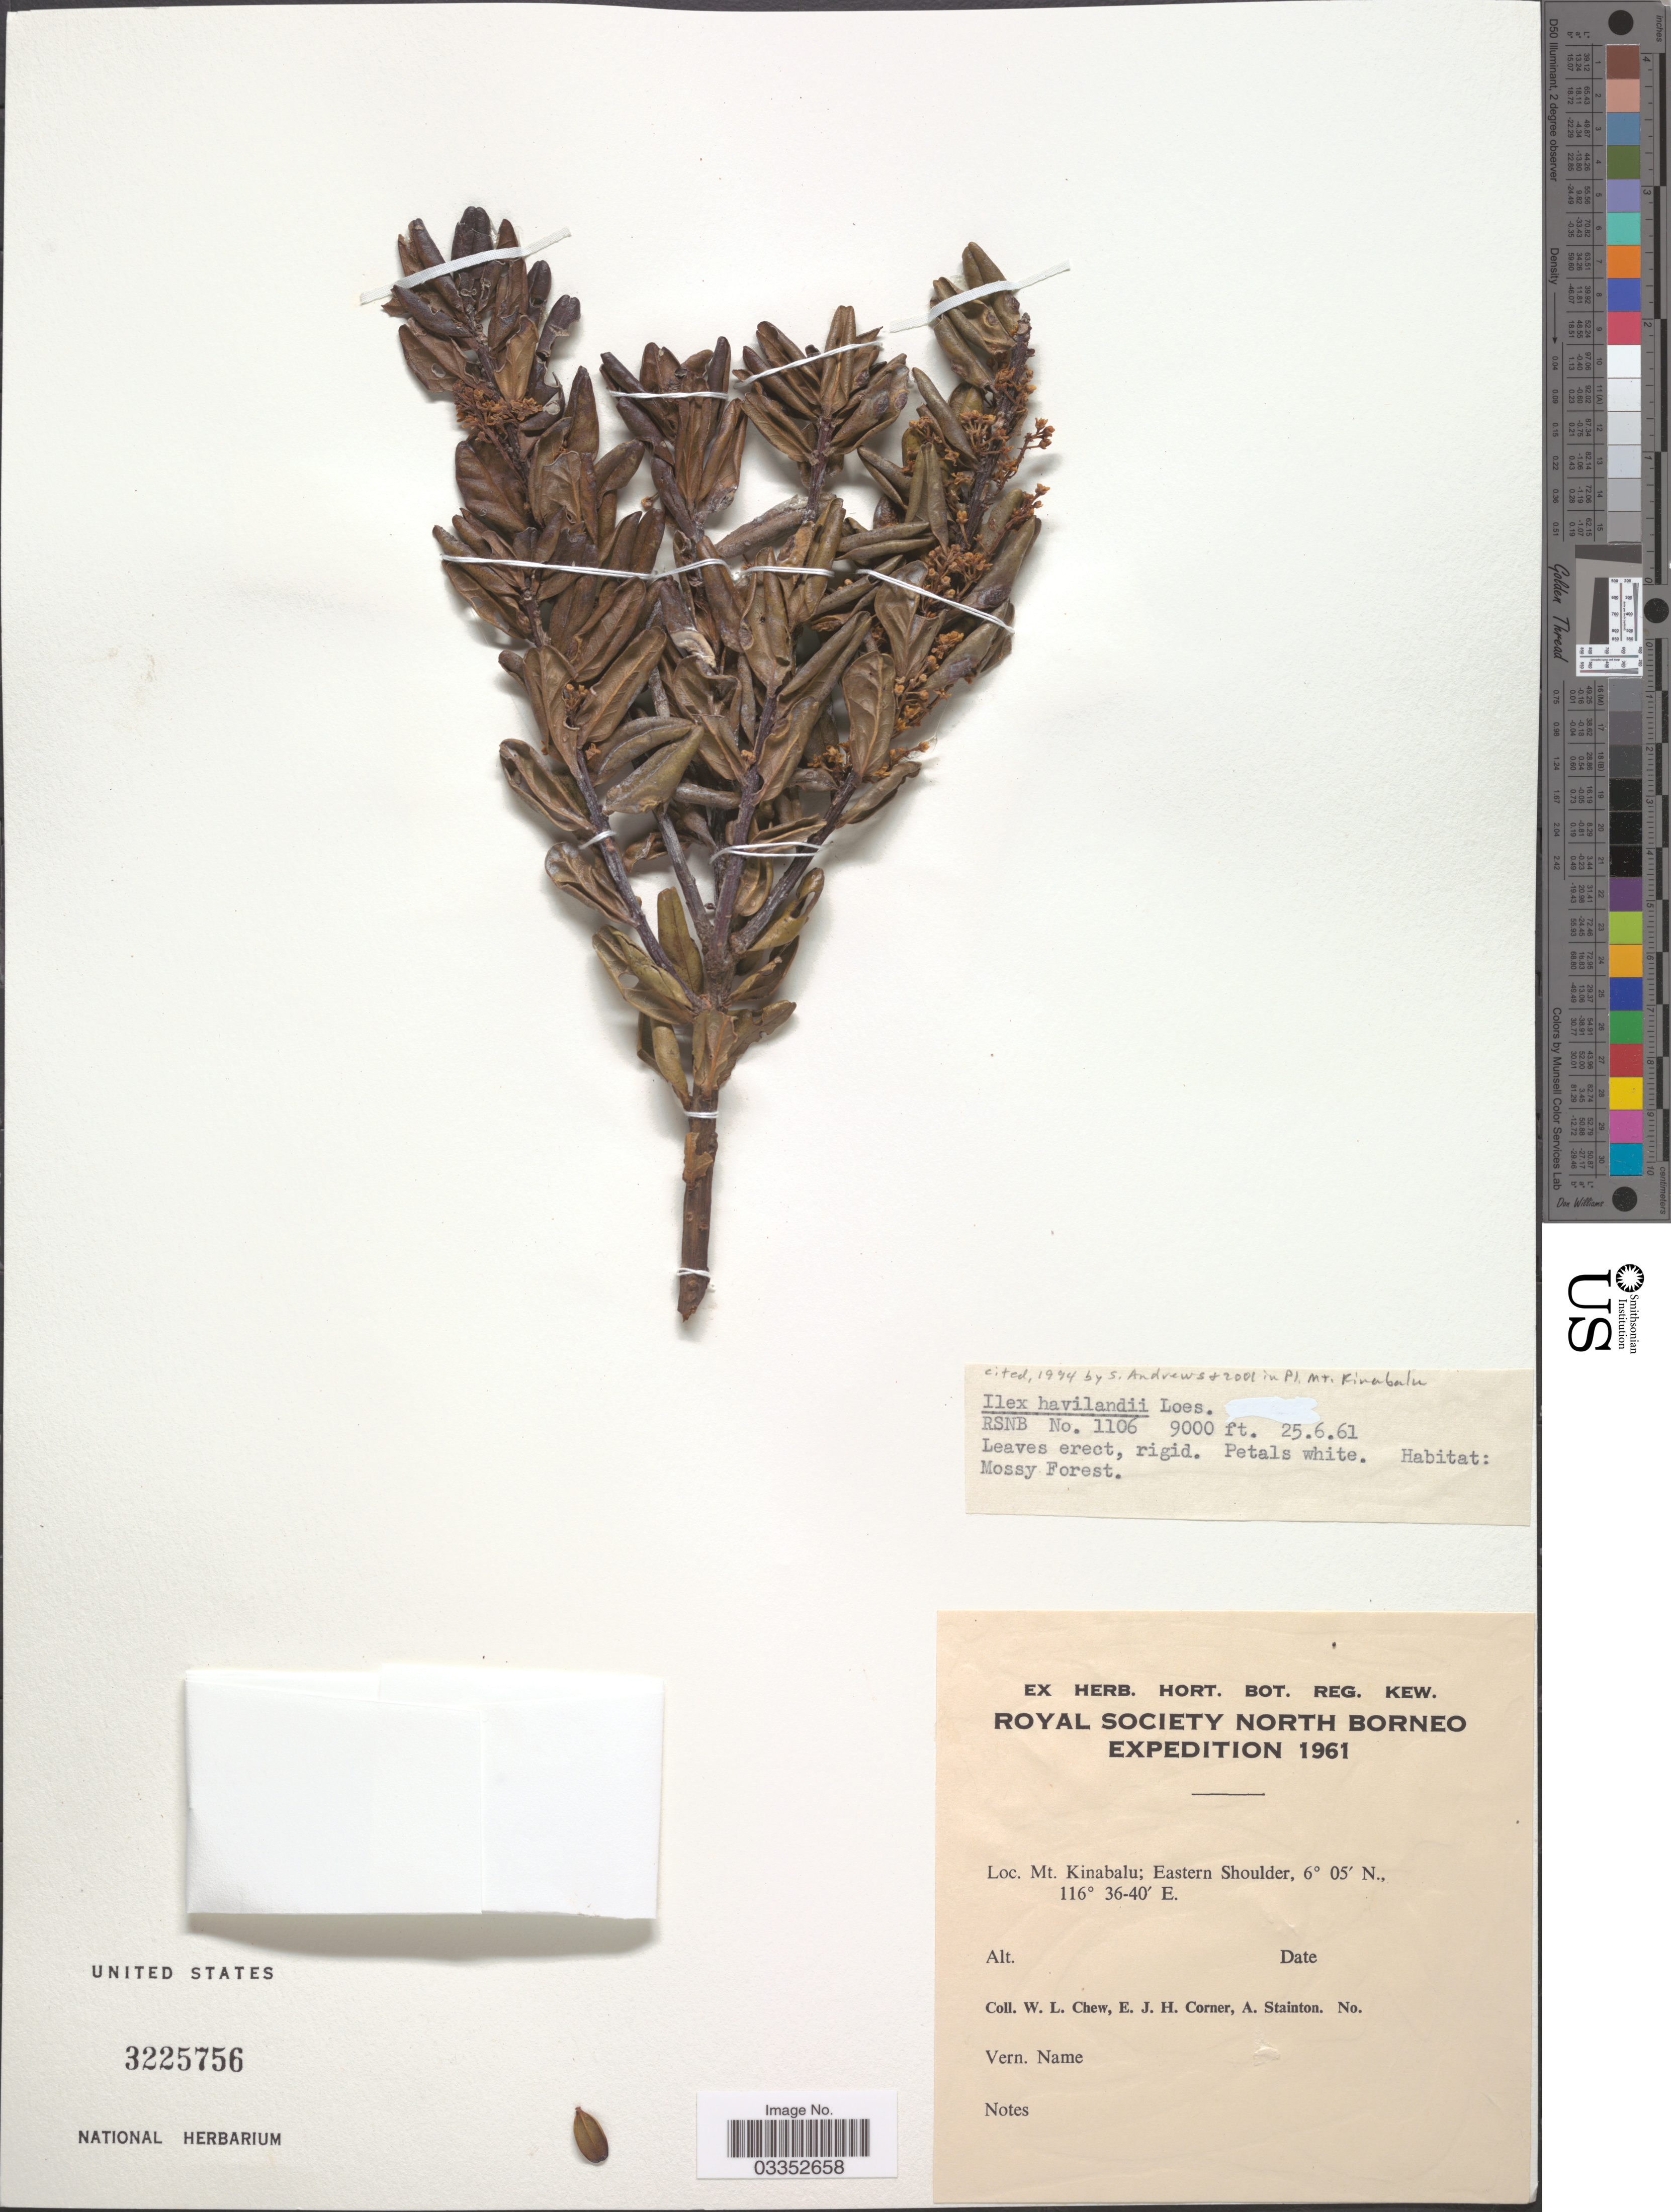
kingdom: Plantae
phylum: Tracheophyta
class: Magnoliopsida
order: Aquifoliales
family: Aquifoliaceae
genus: Ilex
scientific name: Ilex havilandii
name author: Loes.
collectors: W. Chew, E. Corner & A. Stainton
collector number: RSNB 1106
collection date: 1961-06-25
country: Malaysia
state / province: Sabah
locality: Mt. Kinabalu; Eastern Shoulder.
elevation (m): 2743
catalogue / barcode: US 3225756